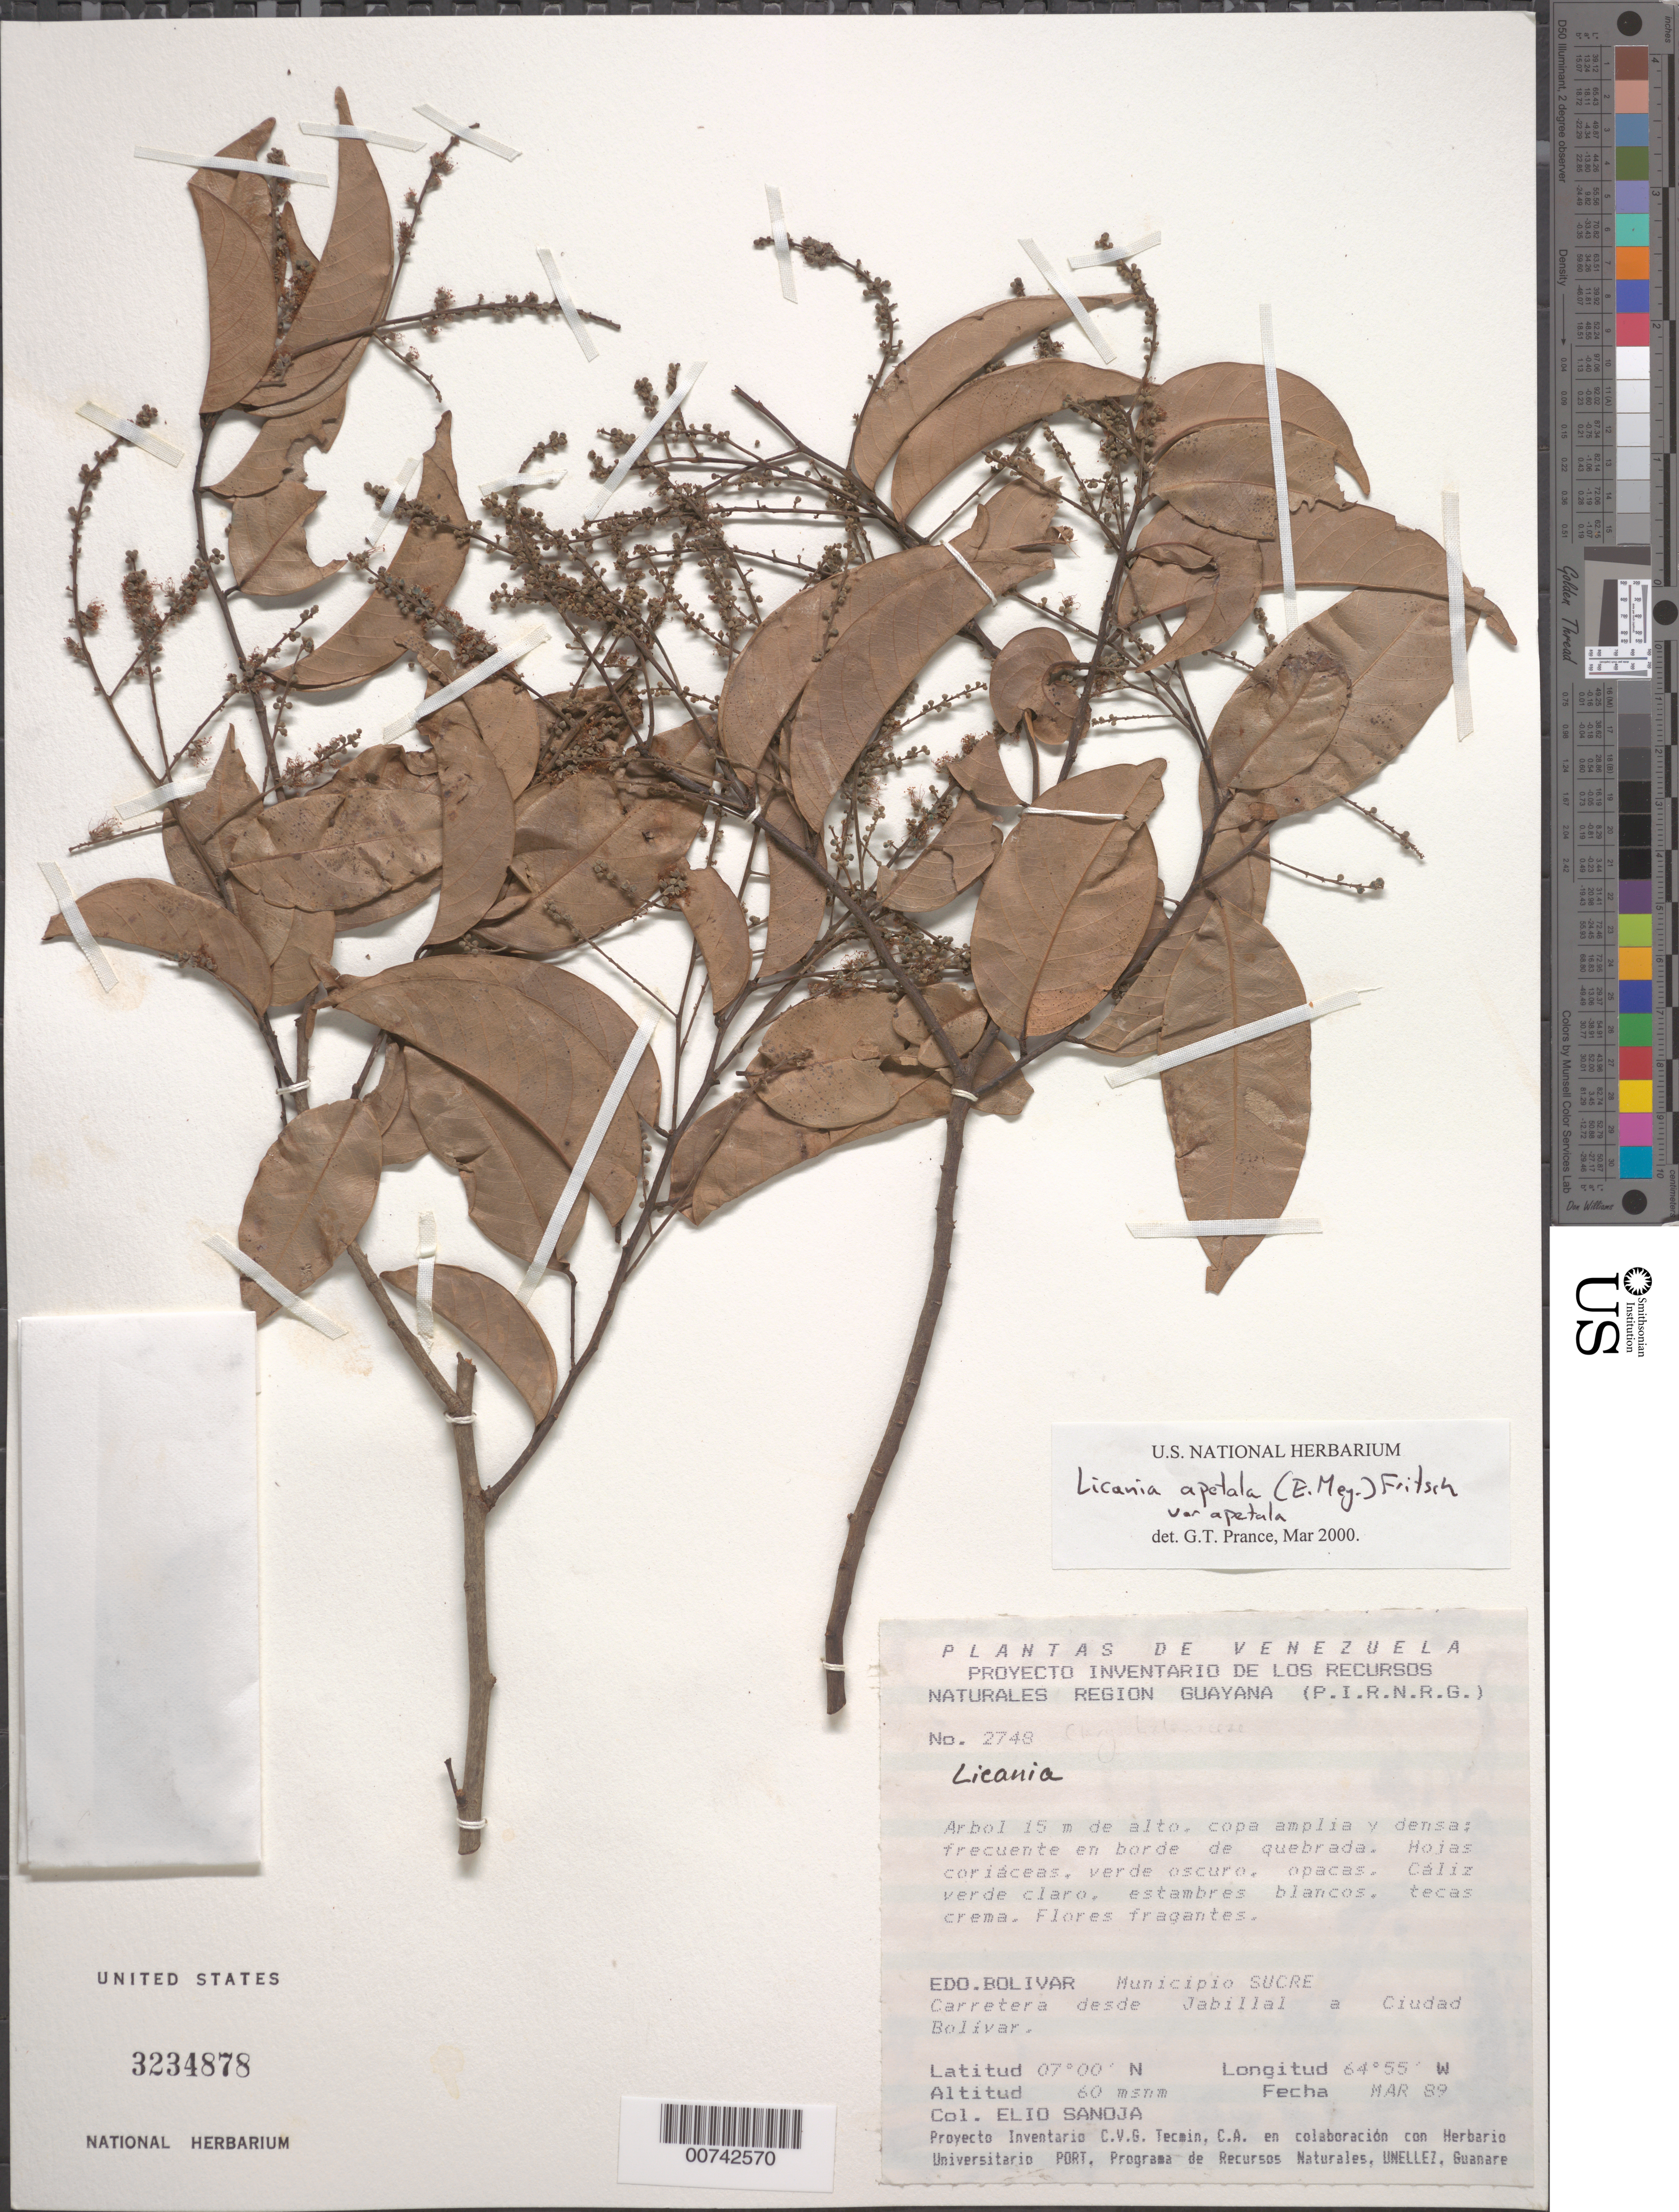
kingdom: Plantae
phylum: Tracheophyta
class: Magnoliopsida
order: Malpighiales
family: Chrysobalanaceae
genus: Leptobalanus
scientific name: Leptobalanus apetalus var. apetalus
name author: (E. Mey.) Sothers & Prance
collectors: E. Sanoja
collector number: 2748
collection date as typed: Mar-89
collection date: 1989-03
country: Venezuela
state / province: Bolívar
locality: Mun. Sucre, road from Jabillal to Ciudad Bolívar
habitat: Borde de quebrada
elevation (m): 60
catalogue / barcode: US 3234878